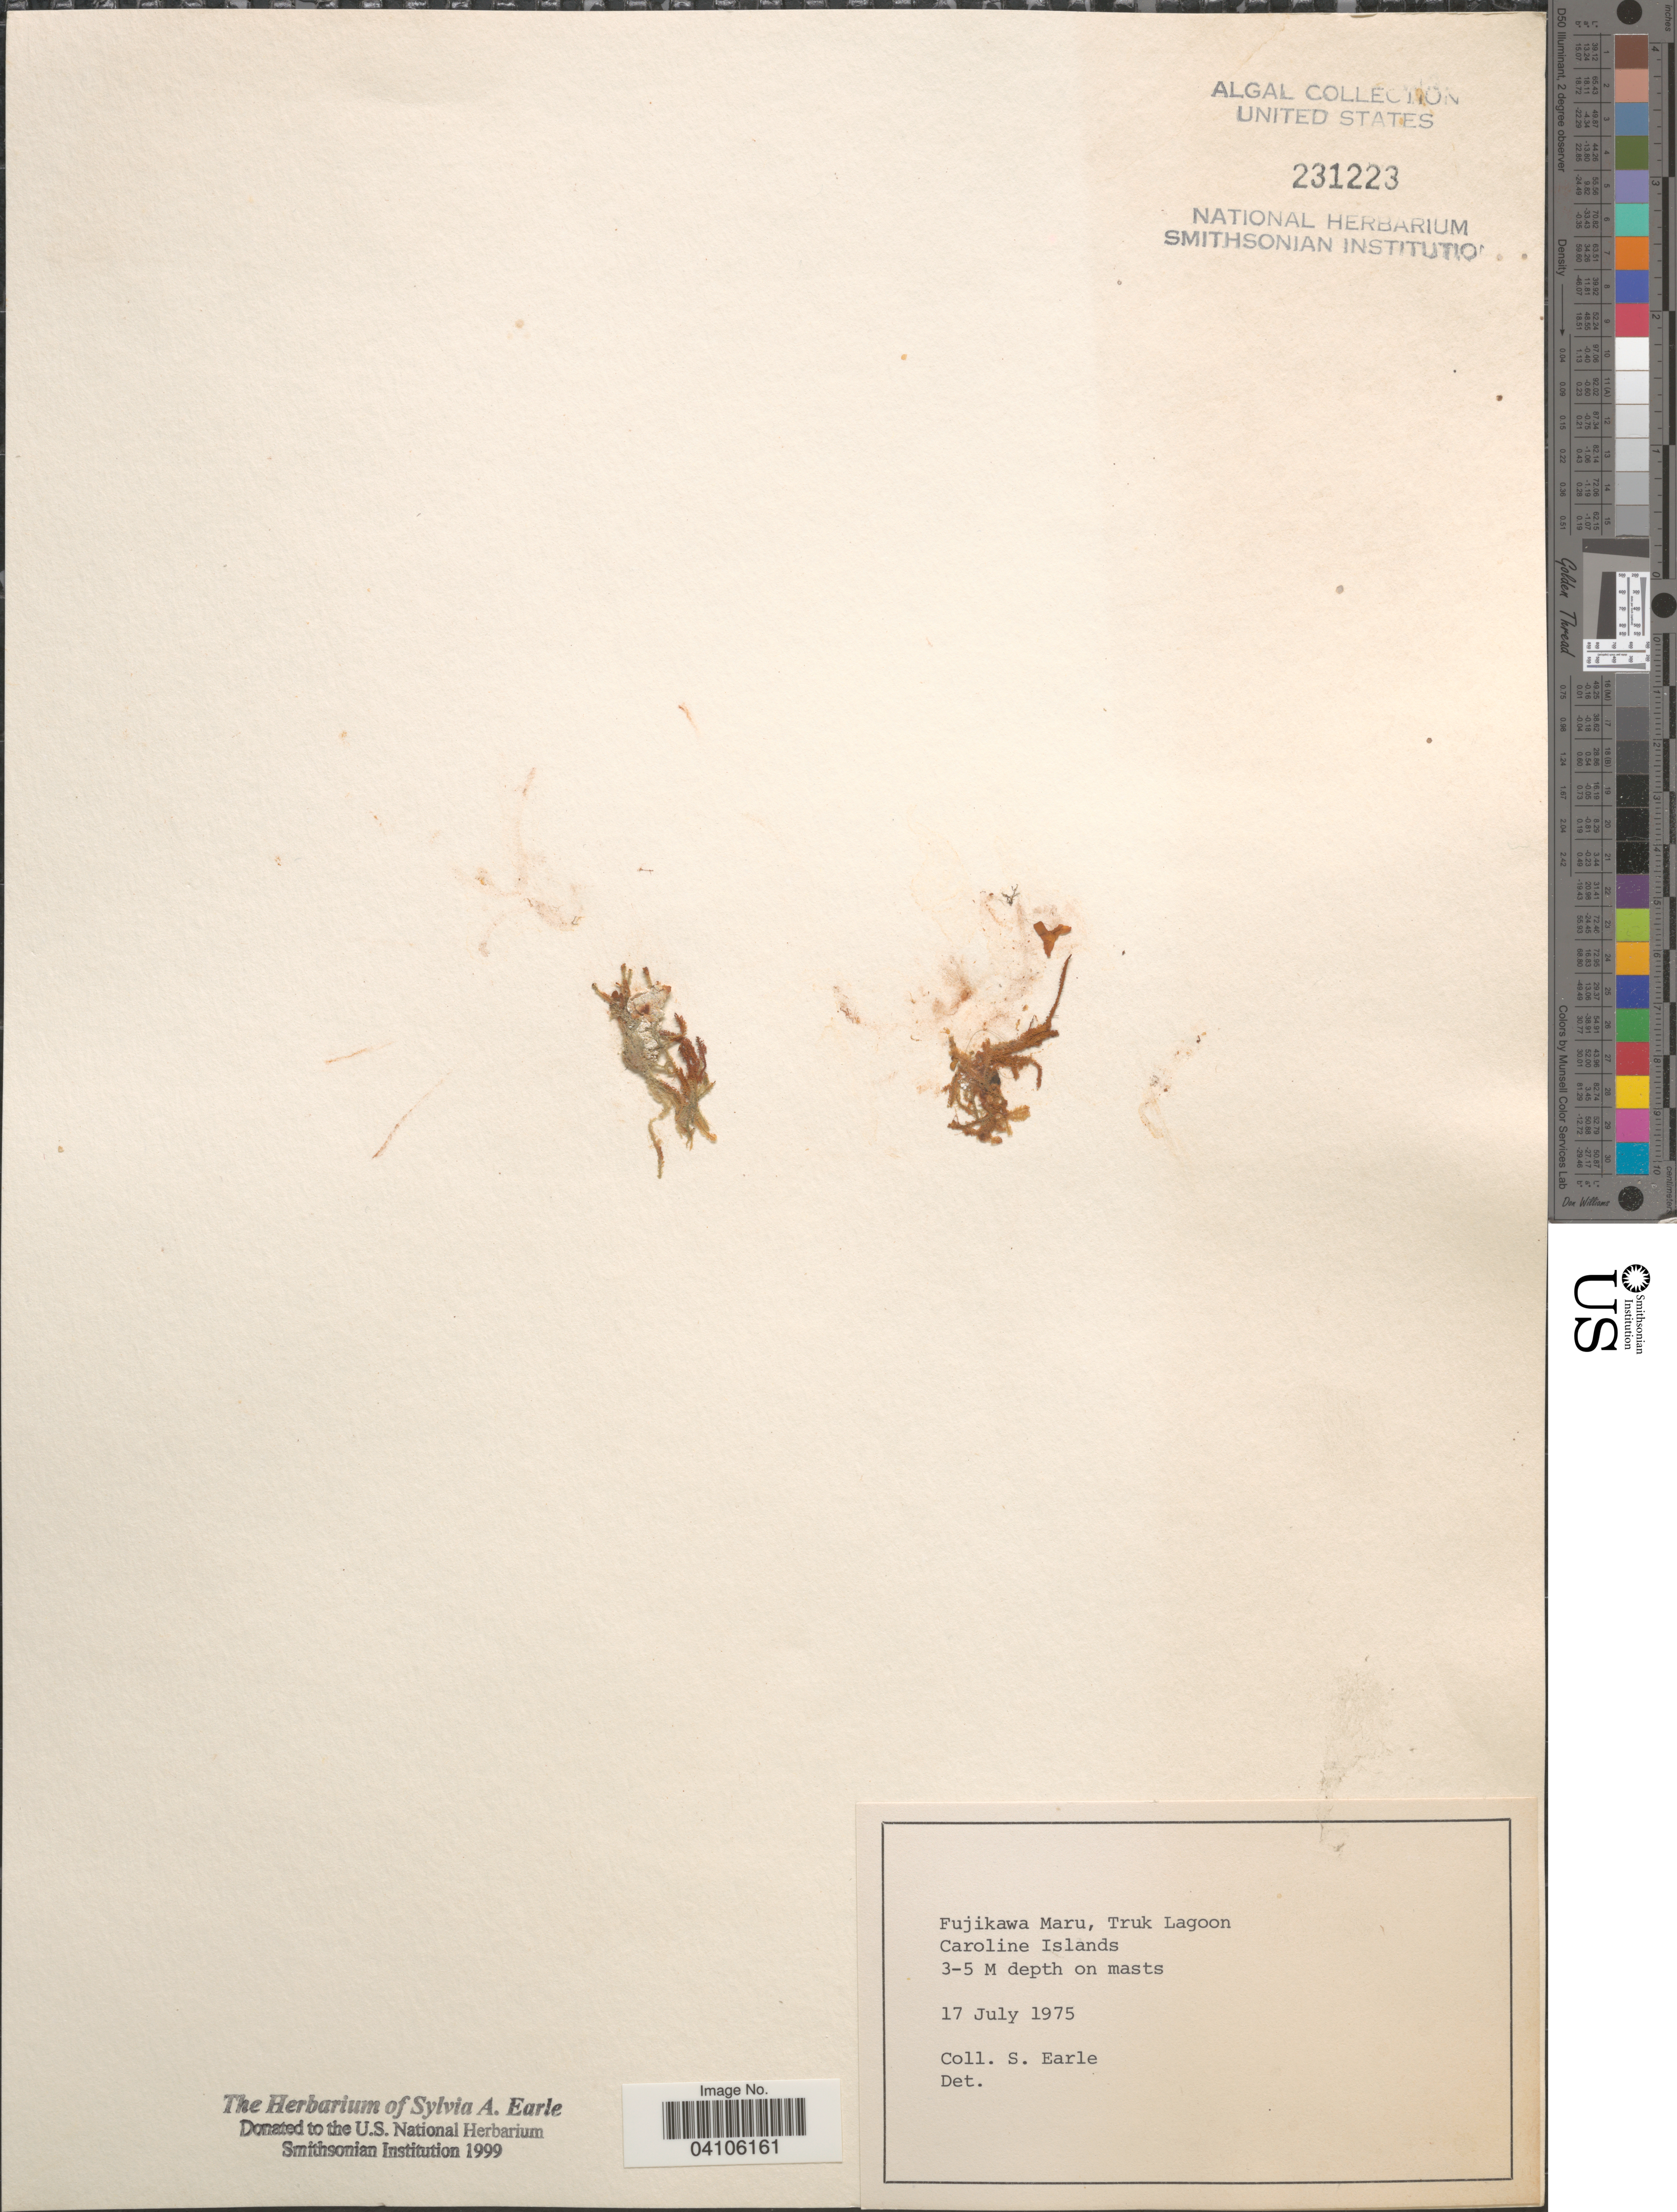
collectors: S. A. Earle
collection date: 1975-07-17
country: Micronesia, Federated States of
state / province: Truk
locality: Fujikawa Maru, Truk Lagoon. Caroline Islands.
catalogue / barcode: US 231223